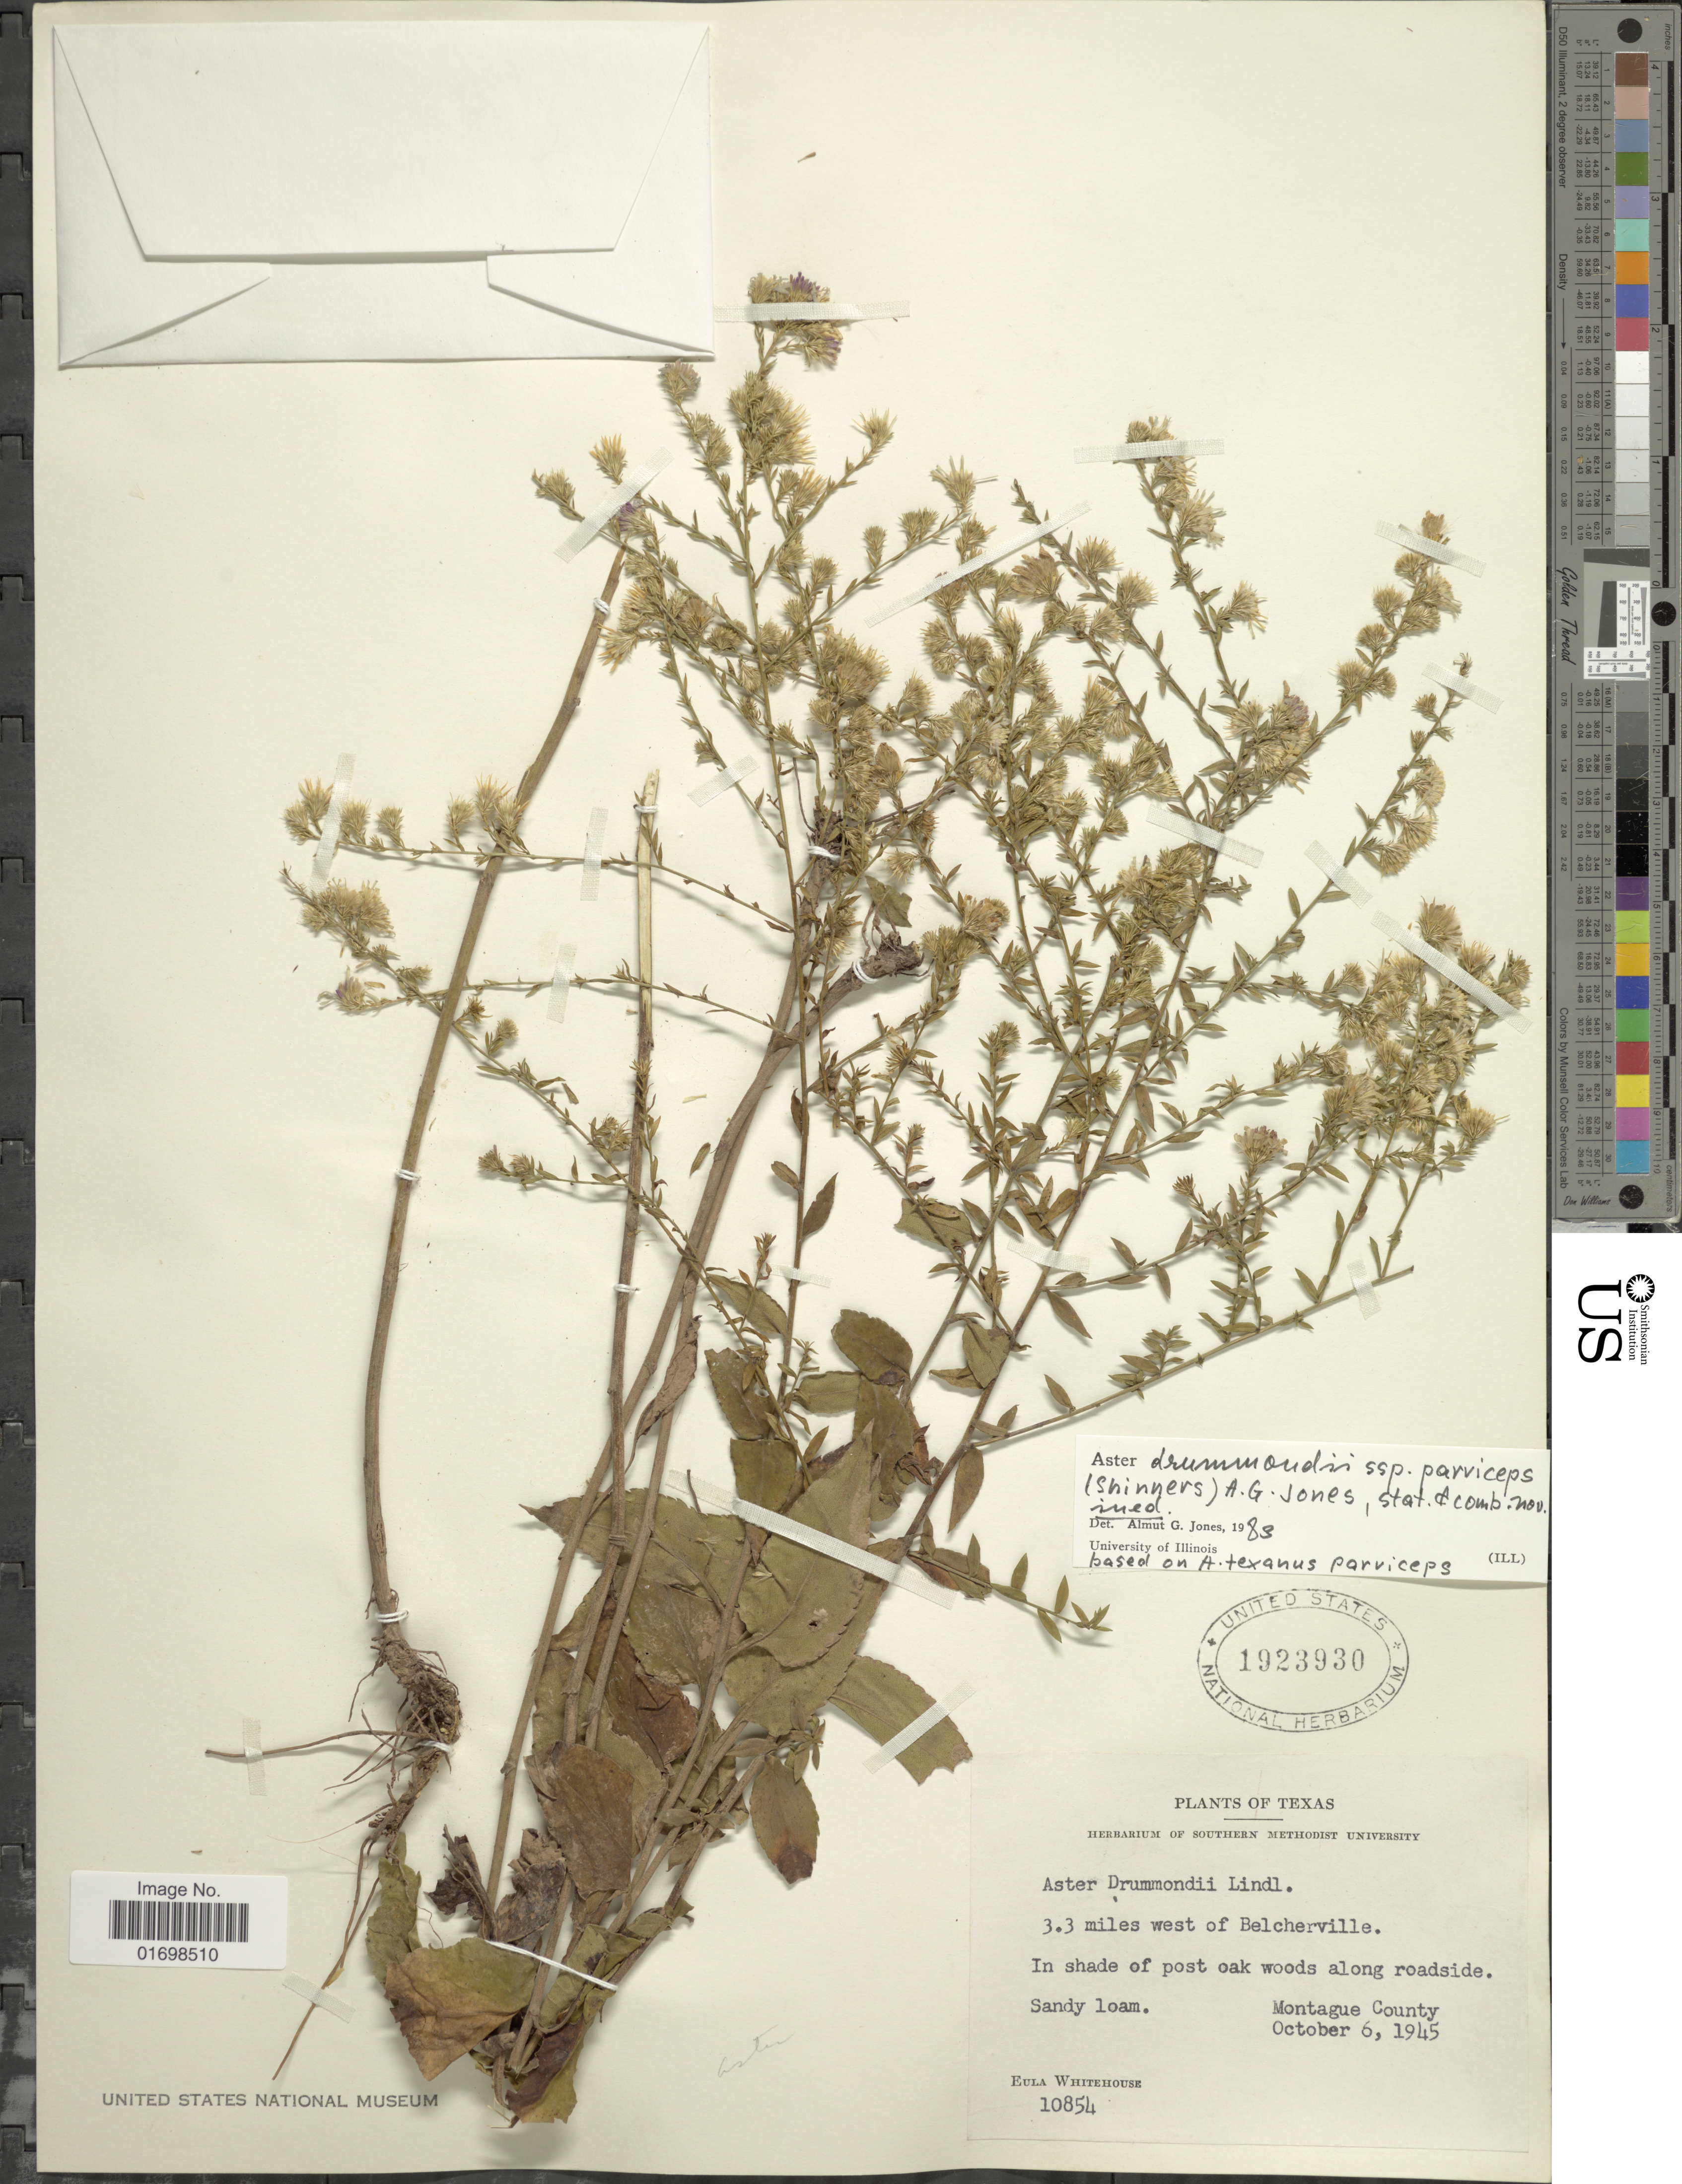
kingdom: Plantae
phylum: Tracheophyta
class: Magnoliopsida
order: Asterales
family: Asteraceae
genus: Symphyotrichum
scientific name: Symphyotrichum drummondii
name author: (Lindl.) G.L. Nesom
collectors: E. Whitehouse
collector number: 10854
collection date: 1945-10-06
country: United States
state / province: Texas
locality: Texas, 3.3 ,miles west of Belcherville. Montague County.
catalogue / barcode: US 1923930